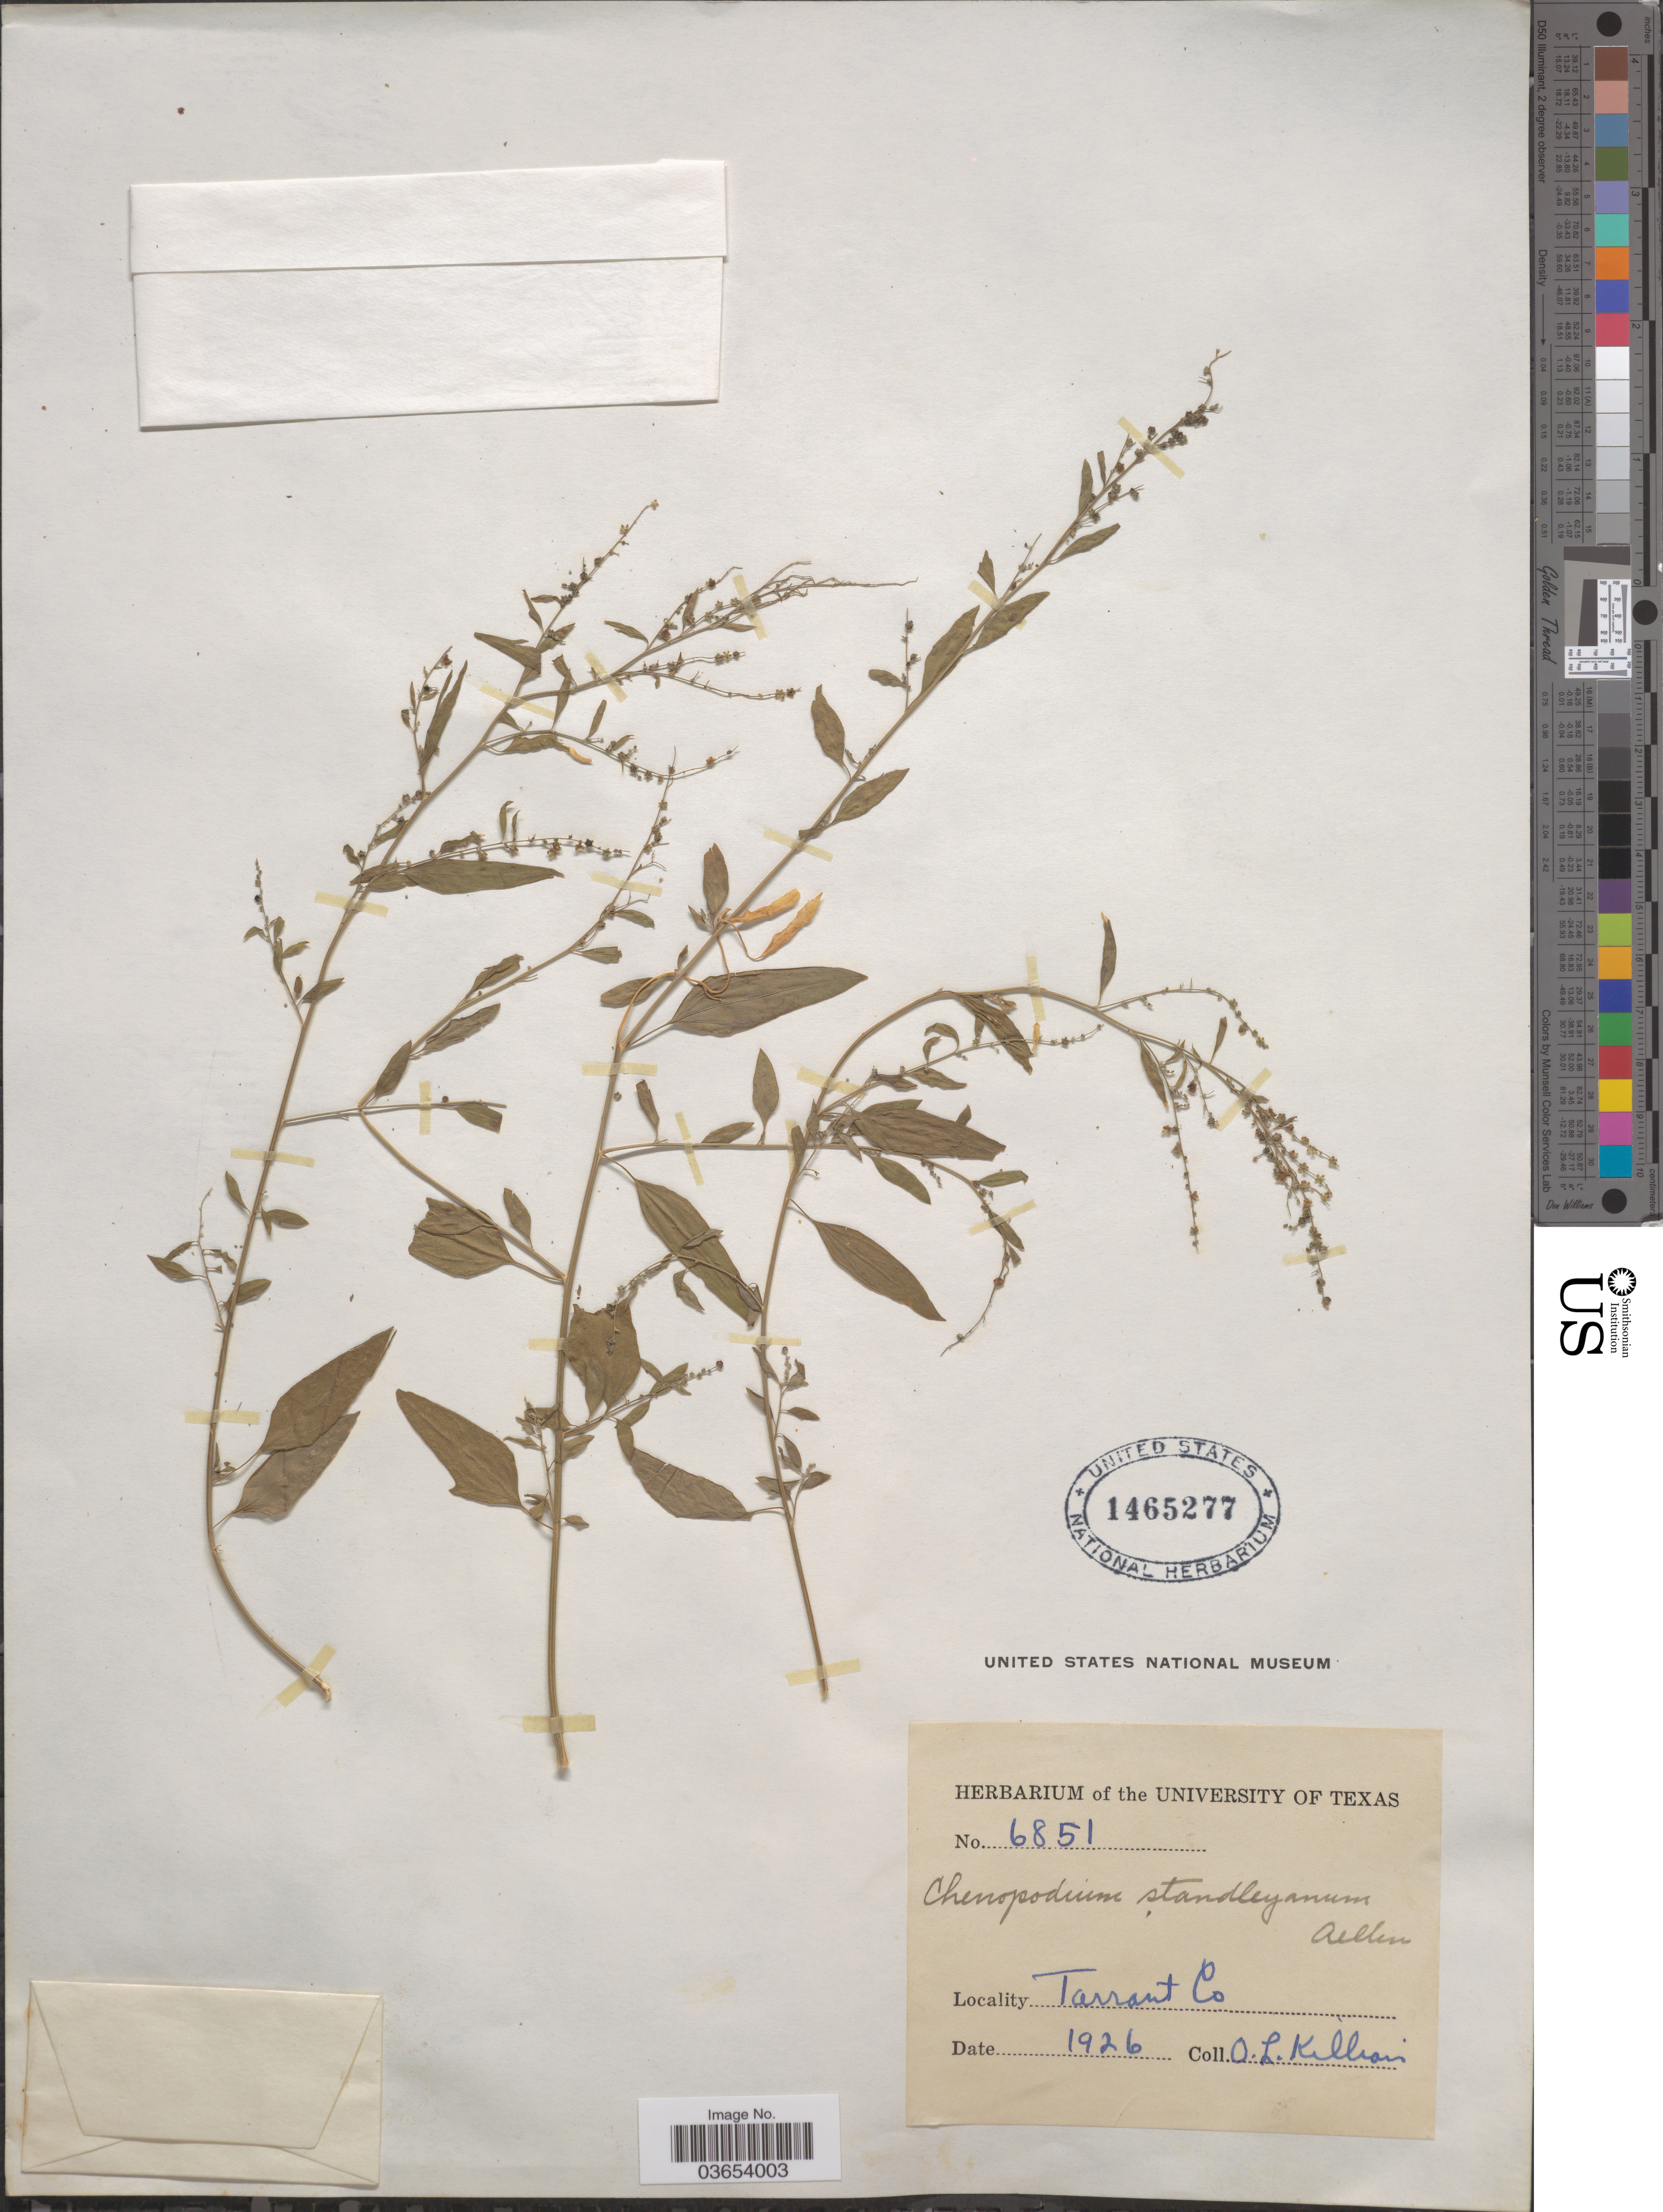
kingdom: Plantae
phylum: Tracheophyta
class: Magnoliopsida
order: Caryophyllales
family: Amaranthaceae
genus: Chenopodium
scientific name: Chenopodium standleyanum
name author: Aellen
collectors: O. Killian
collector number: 6851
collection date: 1926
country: United States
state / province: Texas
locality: Tarrant Co.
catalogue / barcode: US 1465277